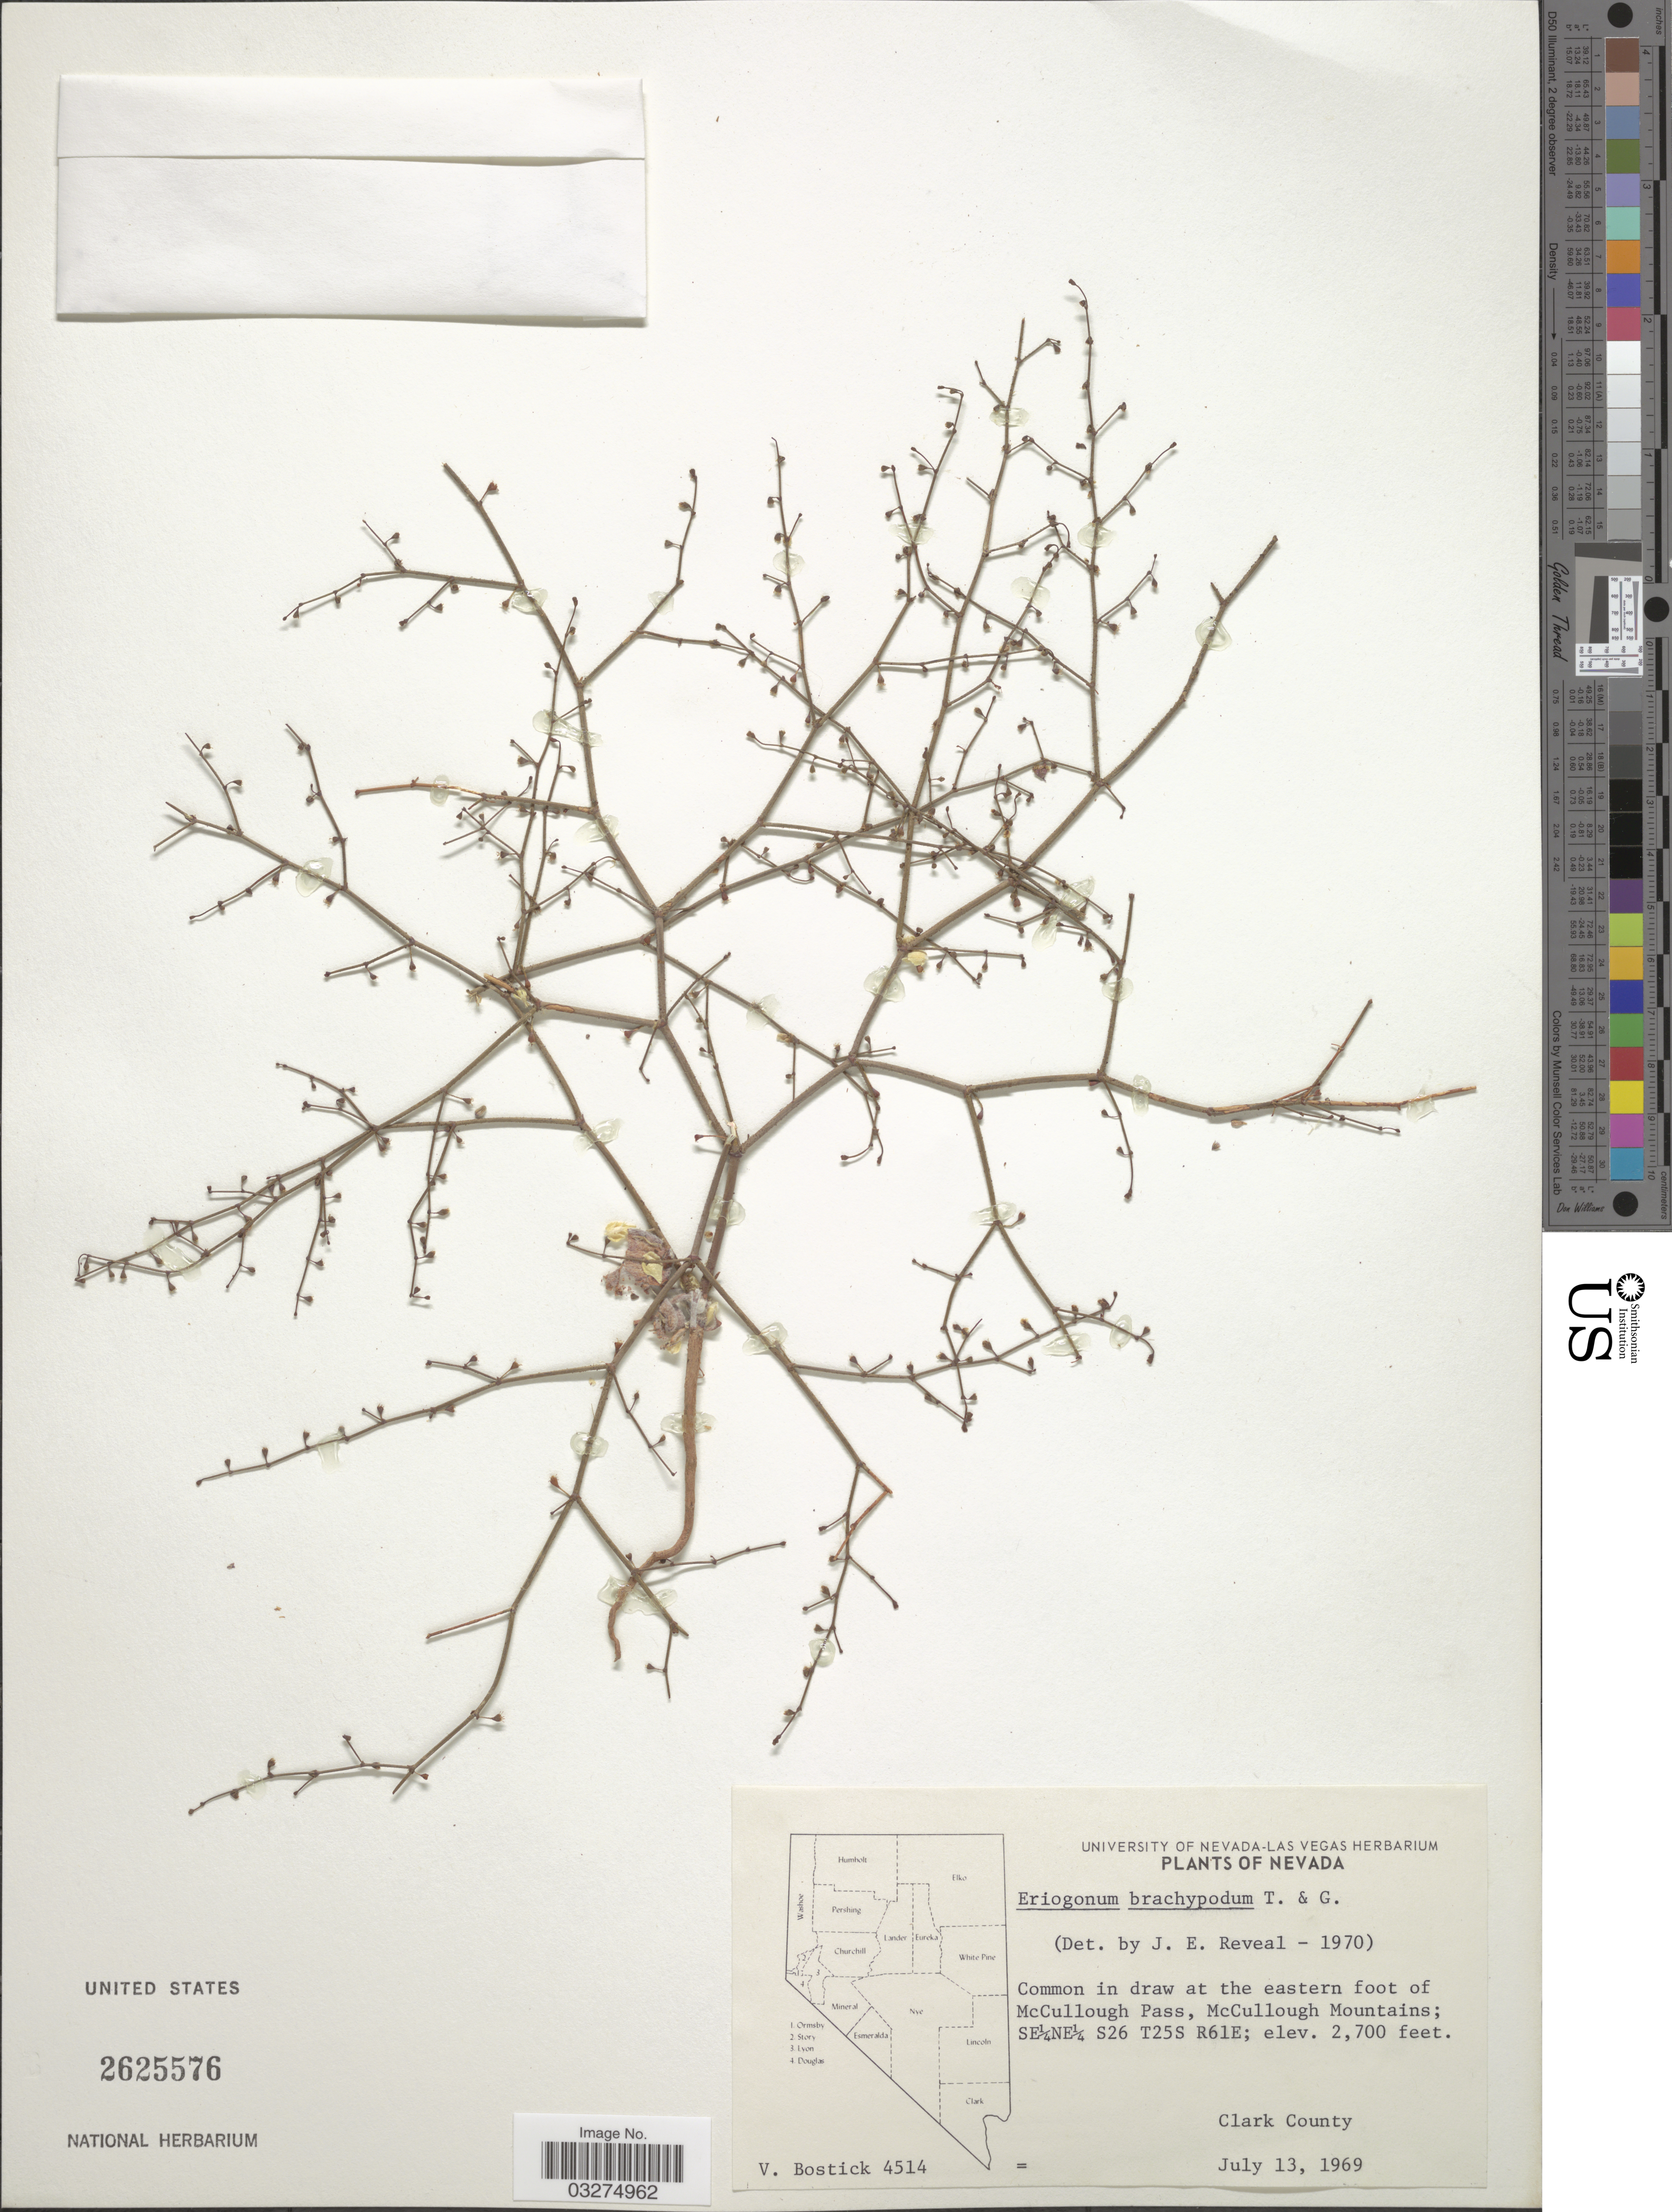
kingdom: Plantae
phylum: Tracheophyta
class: Magnoliopsida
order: Caryophyllales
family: Polygonaceae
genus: Eriogonum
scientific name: Eriogonum brachypodum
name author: Torr. & A. Gray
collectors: V. Bostick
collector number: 4514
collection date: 1969-07-13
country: United States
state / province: Nevada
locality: Eastern foot of McCullough Pass, McCullough Mountains; SE¼NE¼ S26 T25S R61E. Clark County.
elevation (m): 823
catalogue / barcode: US 2625576